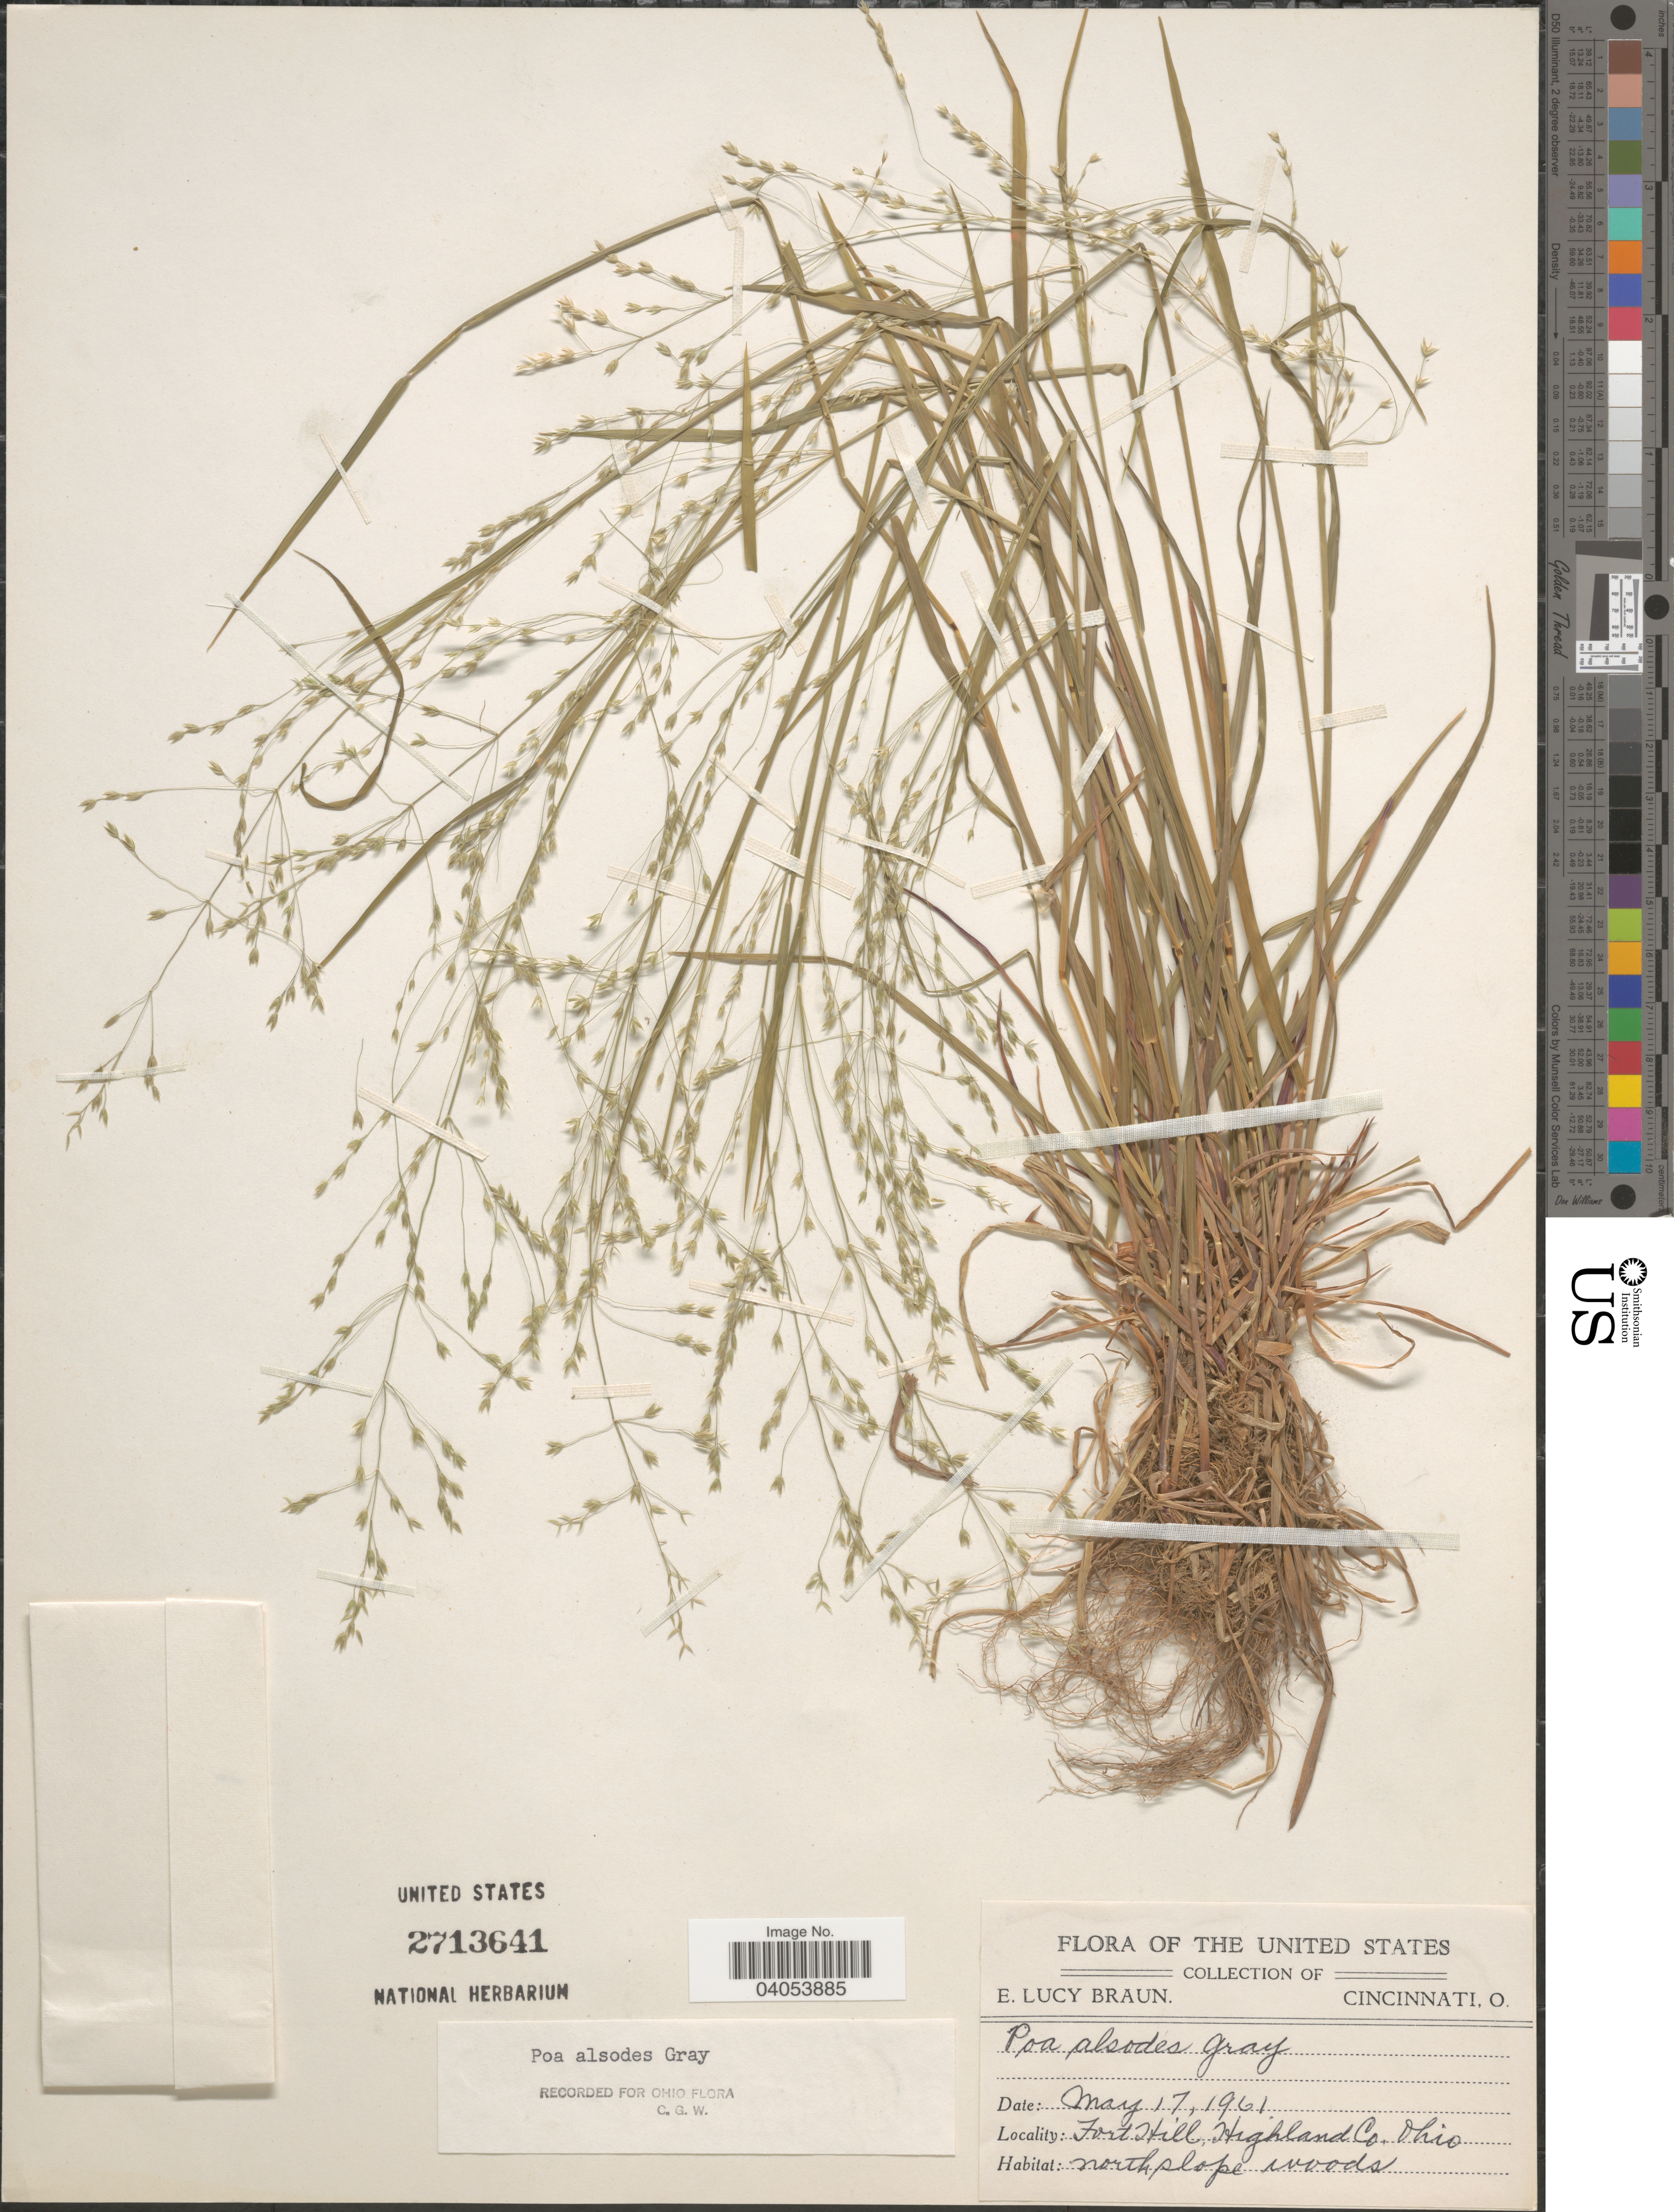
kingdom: Plantae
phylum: Tracheophyta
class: Liliopsida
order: Poales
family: Poaceae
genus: Poa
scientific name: Poa alsodes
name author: A. Gray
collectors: E. L. Braun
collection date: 1961-05-17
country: United States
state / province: Ohio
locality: Fort Hill, Highland Co.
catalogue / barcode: US 2713641